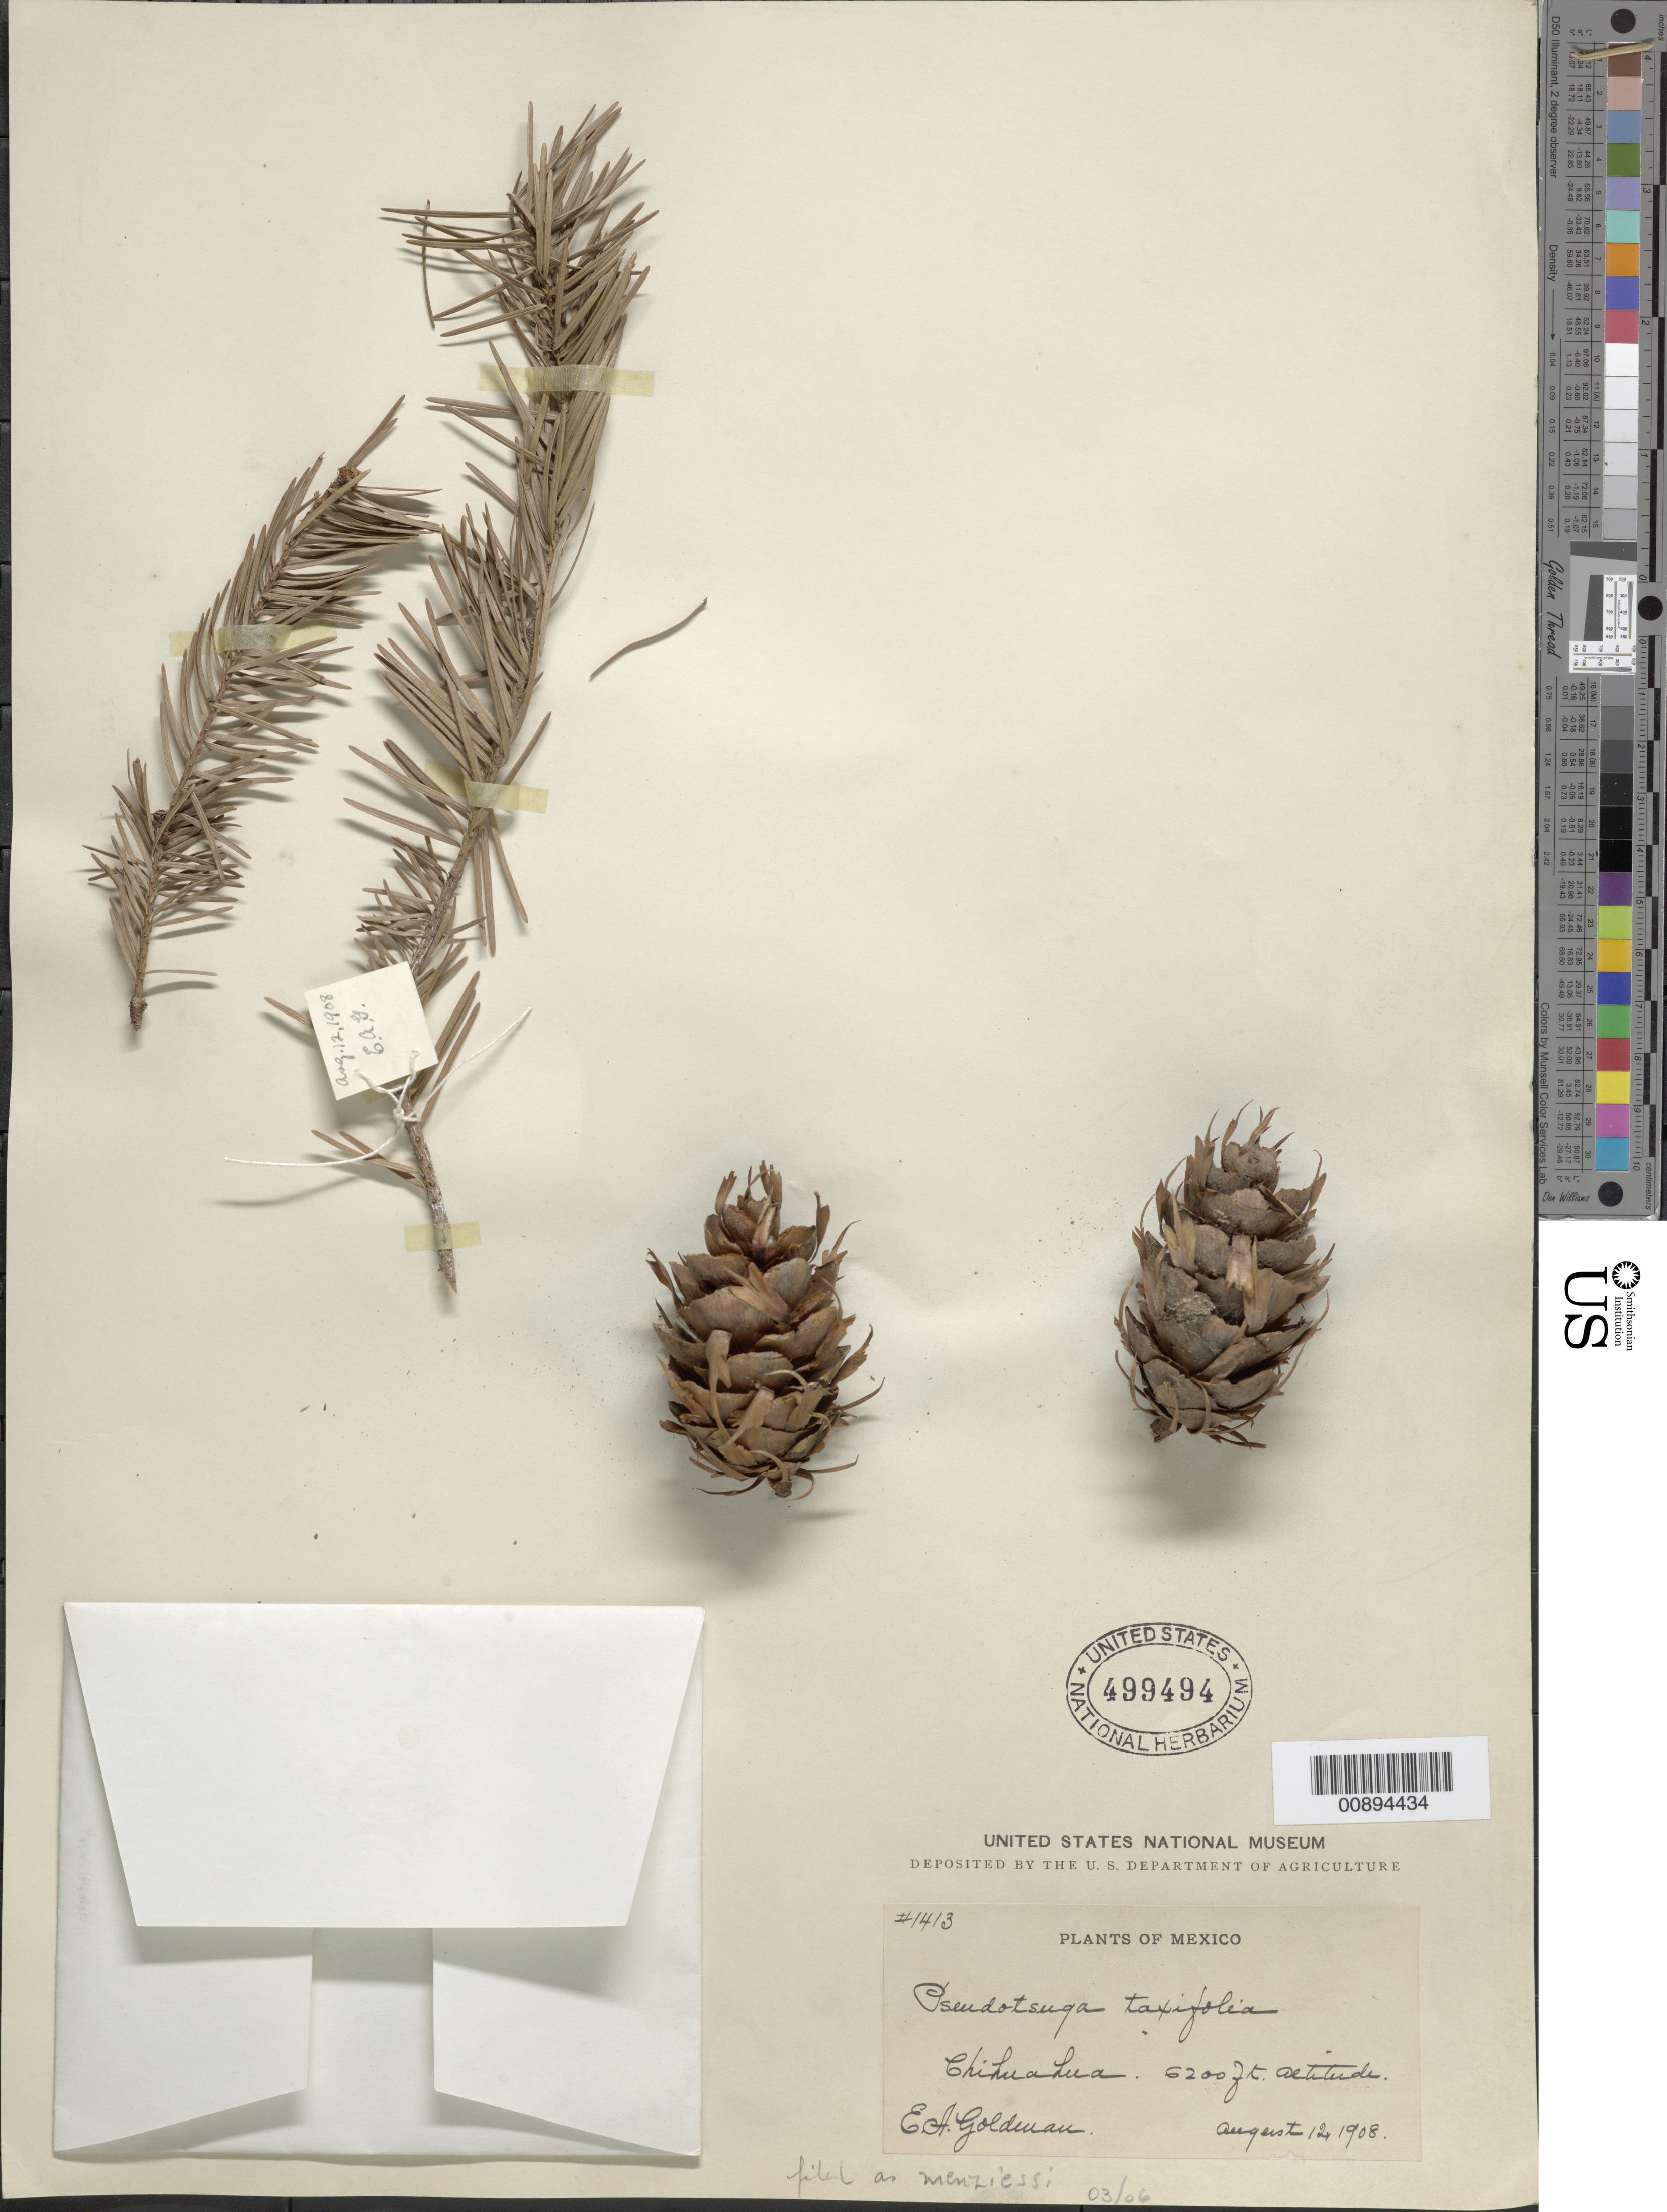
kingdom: Plantae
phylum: Tracheophyta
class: Pinopsida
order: Pinales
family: Pinaceae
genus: Pseudotsuga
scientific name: Pseudotsuga menziesii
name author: (Mirb.) Franco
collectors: E. A. Goldman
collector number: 1413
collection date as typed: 12 Aug 1908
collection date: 1908-08-12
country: Mexico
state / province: Chihuahua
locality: Chihuahua.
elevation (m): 1890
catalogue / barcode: US 499494